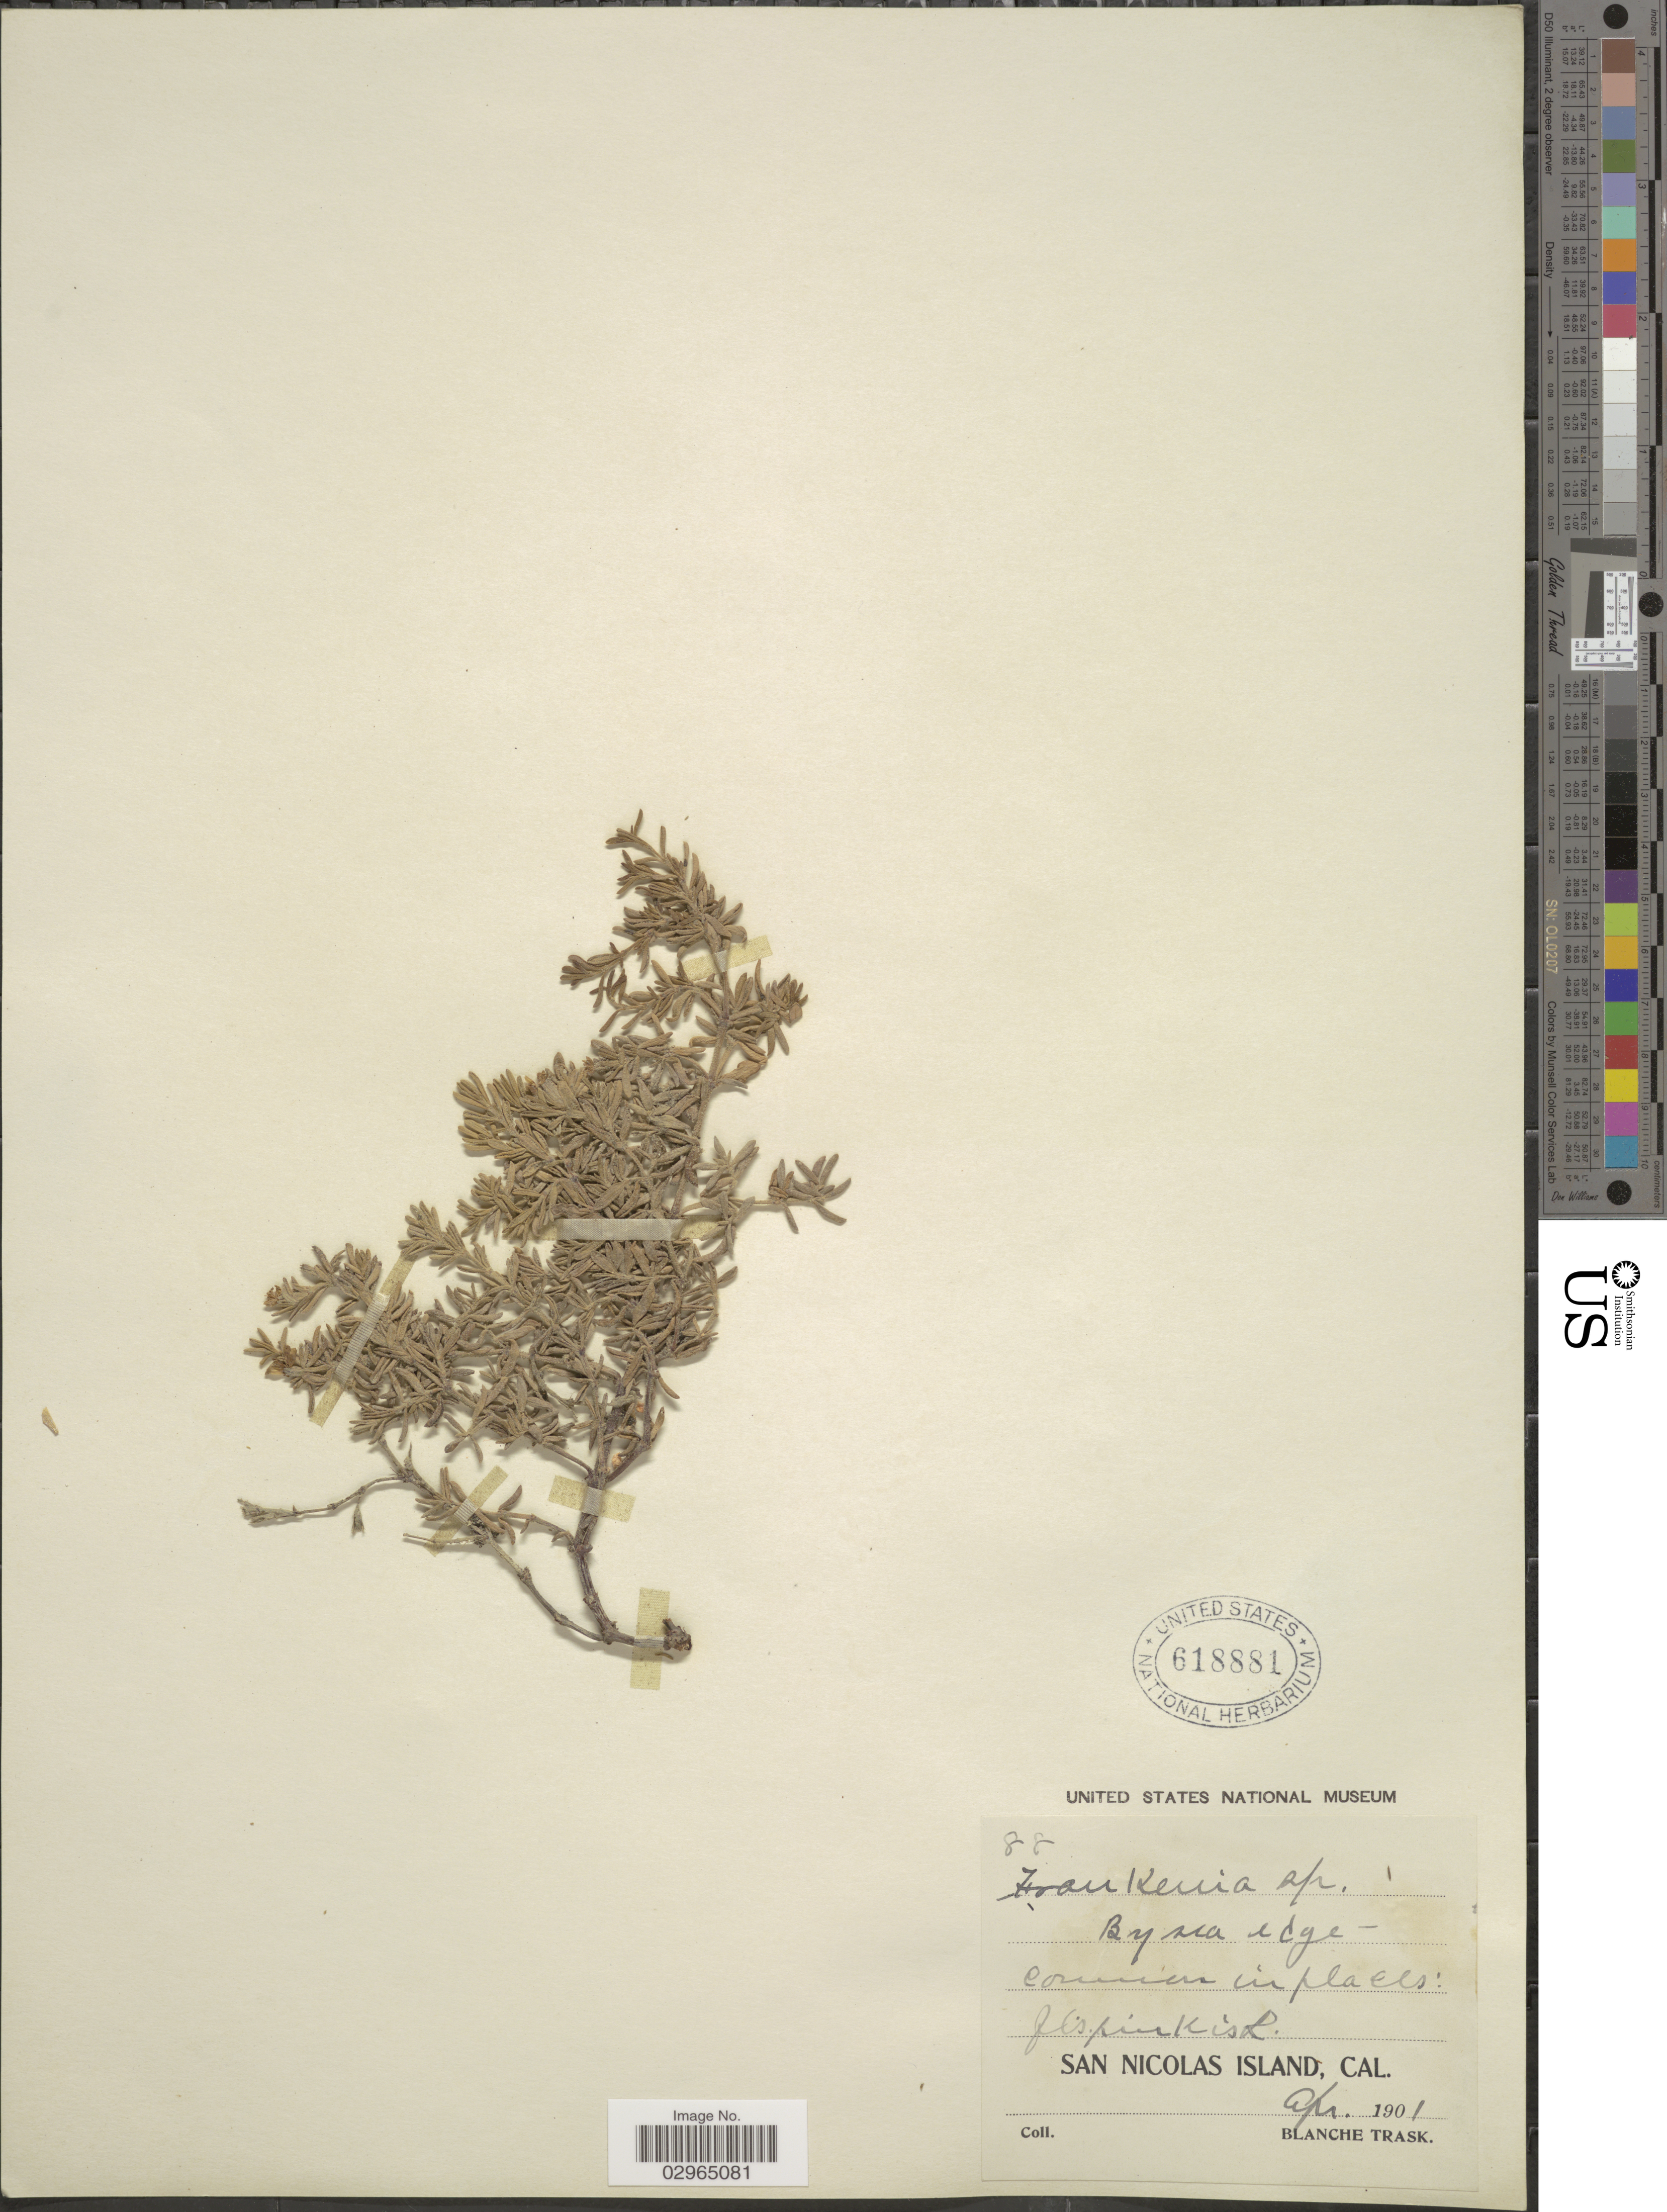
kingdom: Plantae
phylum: Tracheophyta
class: Magnoliopsida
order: Caryophyllales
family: Frankeniaceae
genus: Frankenia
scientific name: Frankenia salina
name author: (Molina) I.M. Johnst.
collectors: B. Trask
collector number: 88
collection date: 1901-01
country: United States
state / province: California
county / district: Ventura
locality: San Nicolas Island.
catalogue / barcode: US 618881